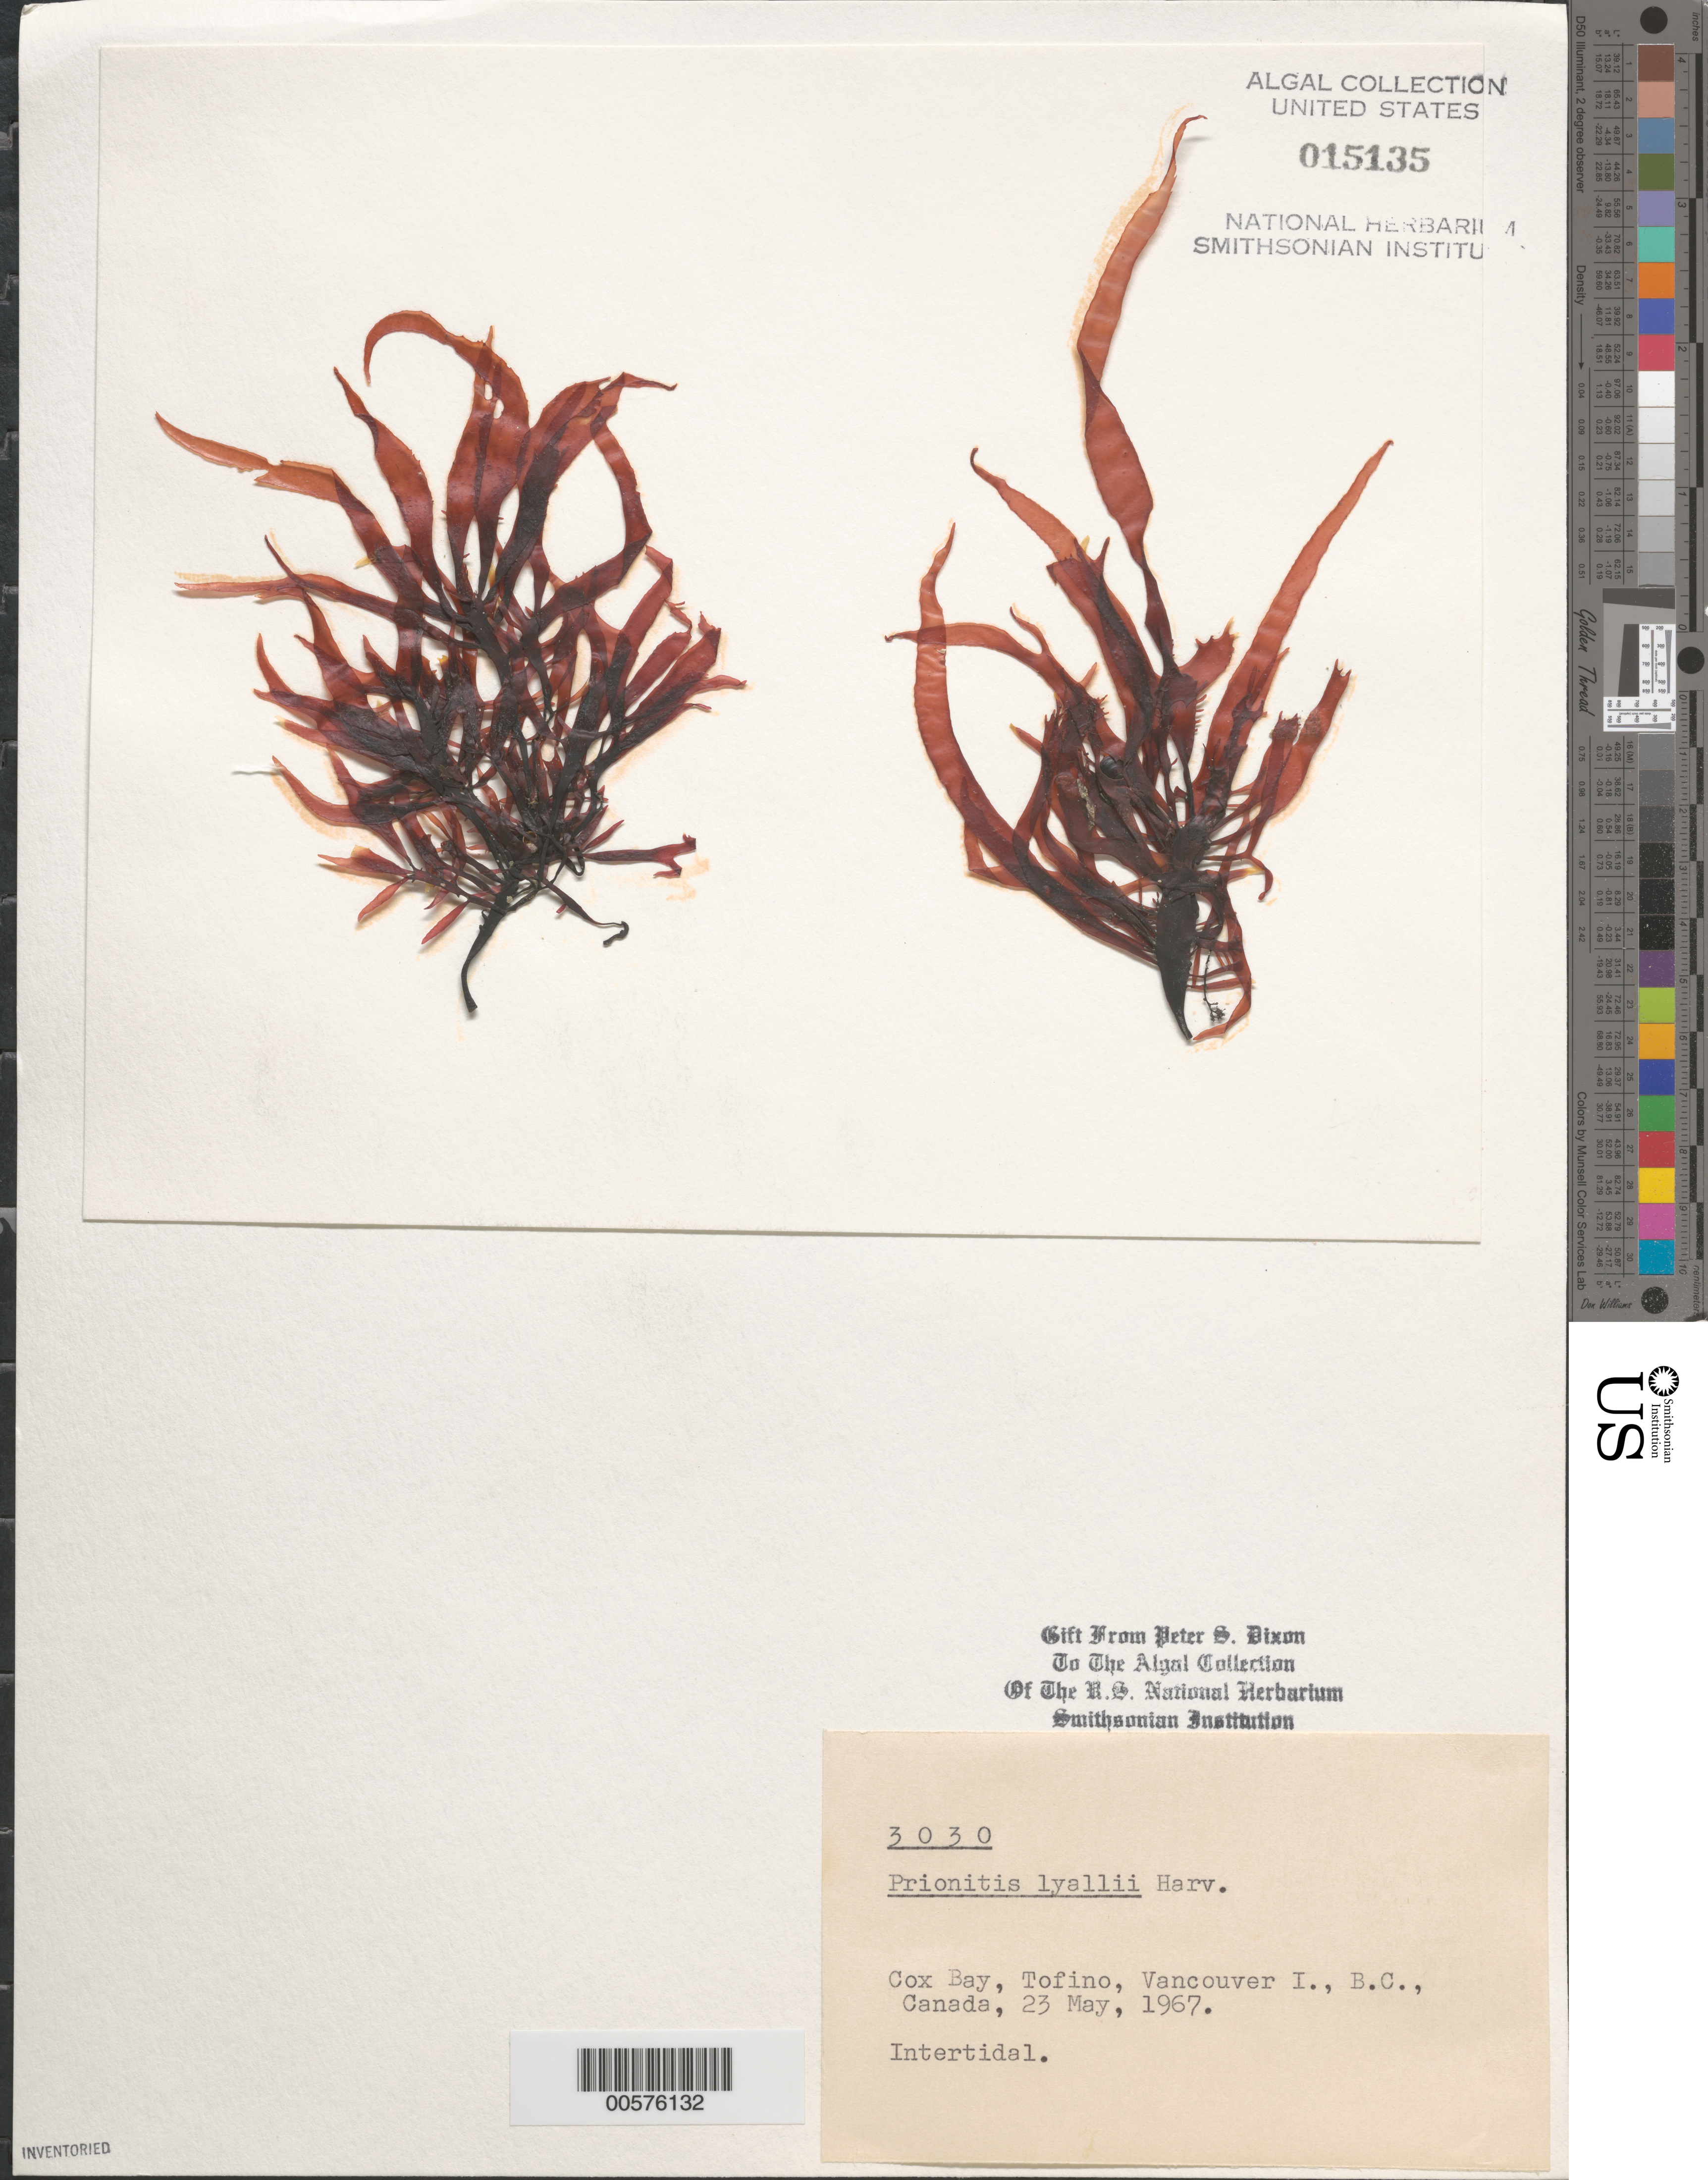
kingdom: Plantae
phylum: Rhodophyta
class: Florideophyceae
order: Cryptonemiales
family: Cryptonemiaceae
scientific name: Prionitis sternbergii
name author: (C. Agardh) J. Agardh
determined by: Algae name updating Project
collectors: P. S. Dixon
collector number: PSD 3030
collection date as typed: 23 May 1967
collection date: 1967-05-23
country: Canada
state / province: British Columbia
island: Vancouver Island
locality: Cox Bay, Tofino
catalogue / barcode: US 15135